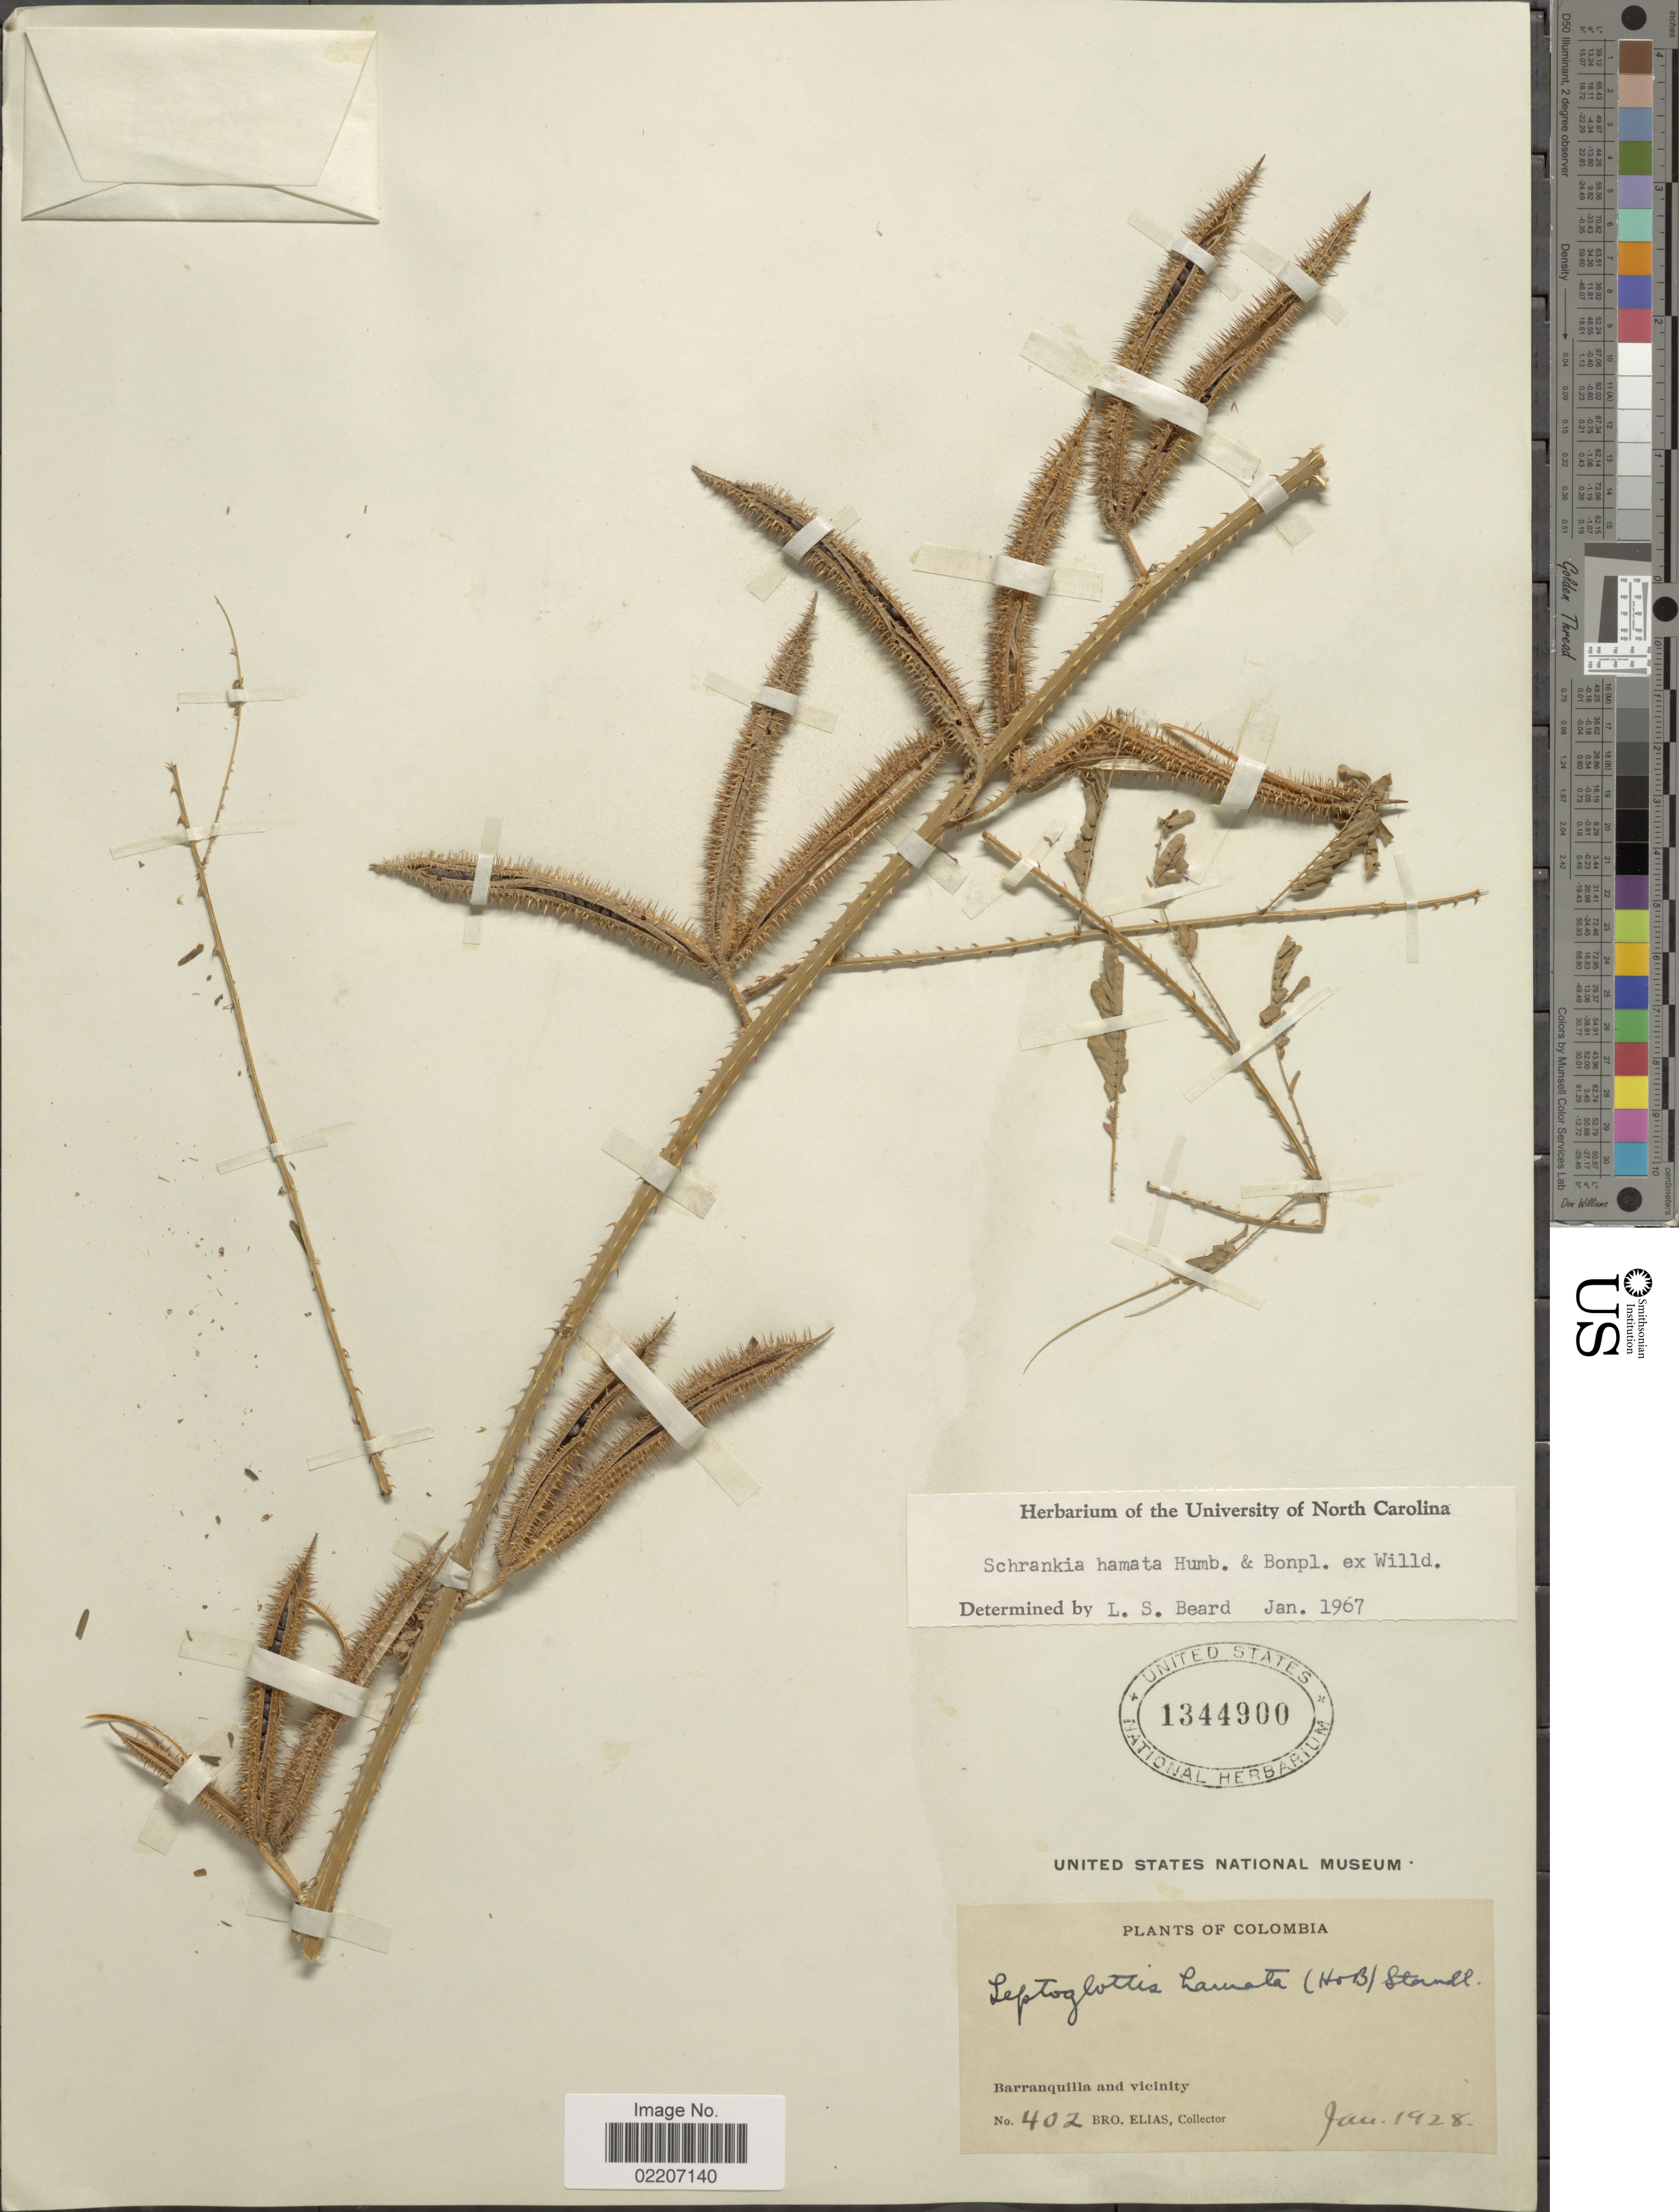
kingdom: Plantae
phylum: Tracheophyta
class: Magnoliopsida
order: Fabales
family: Fabaceae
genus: Mimosa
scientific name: Mimosa tetragona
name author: Poir.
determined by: U.S. National Herbarium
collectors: Bro. Elias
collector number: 402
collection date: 1928-01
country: Colombia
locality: Barranquilla and vicinity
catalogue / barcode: US 1344900